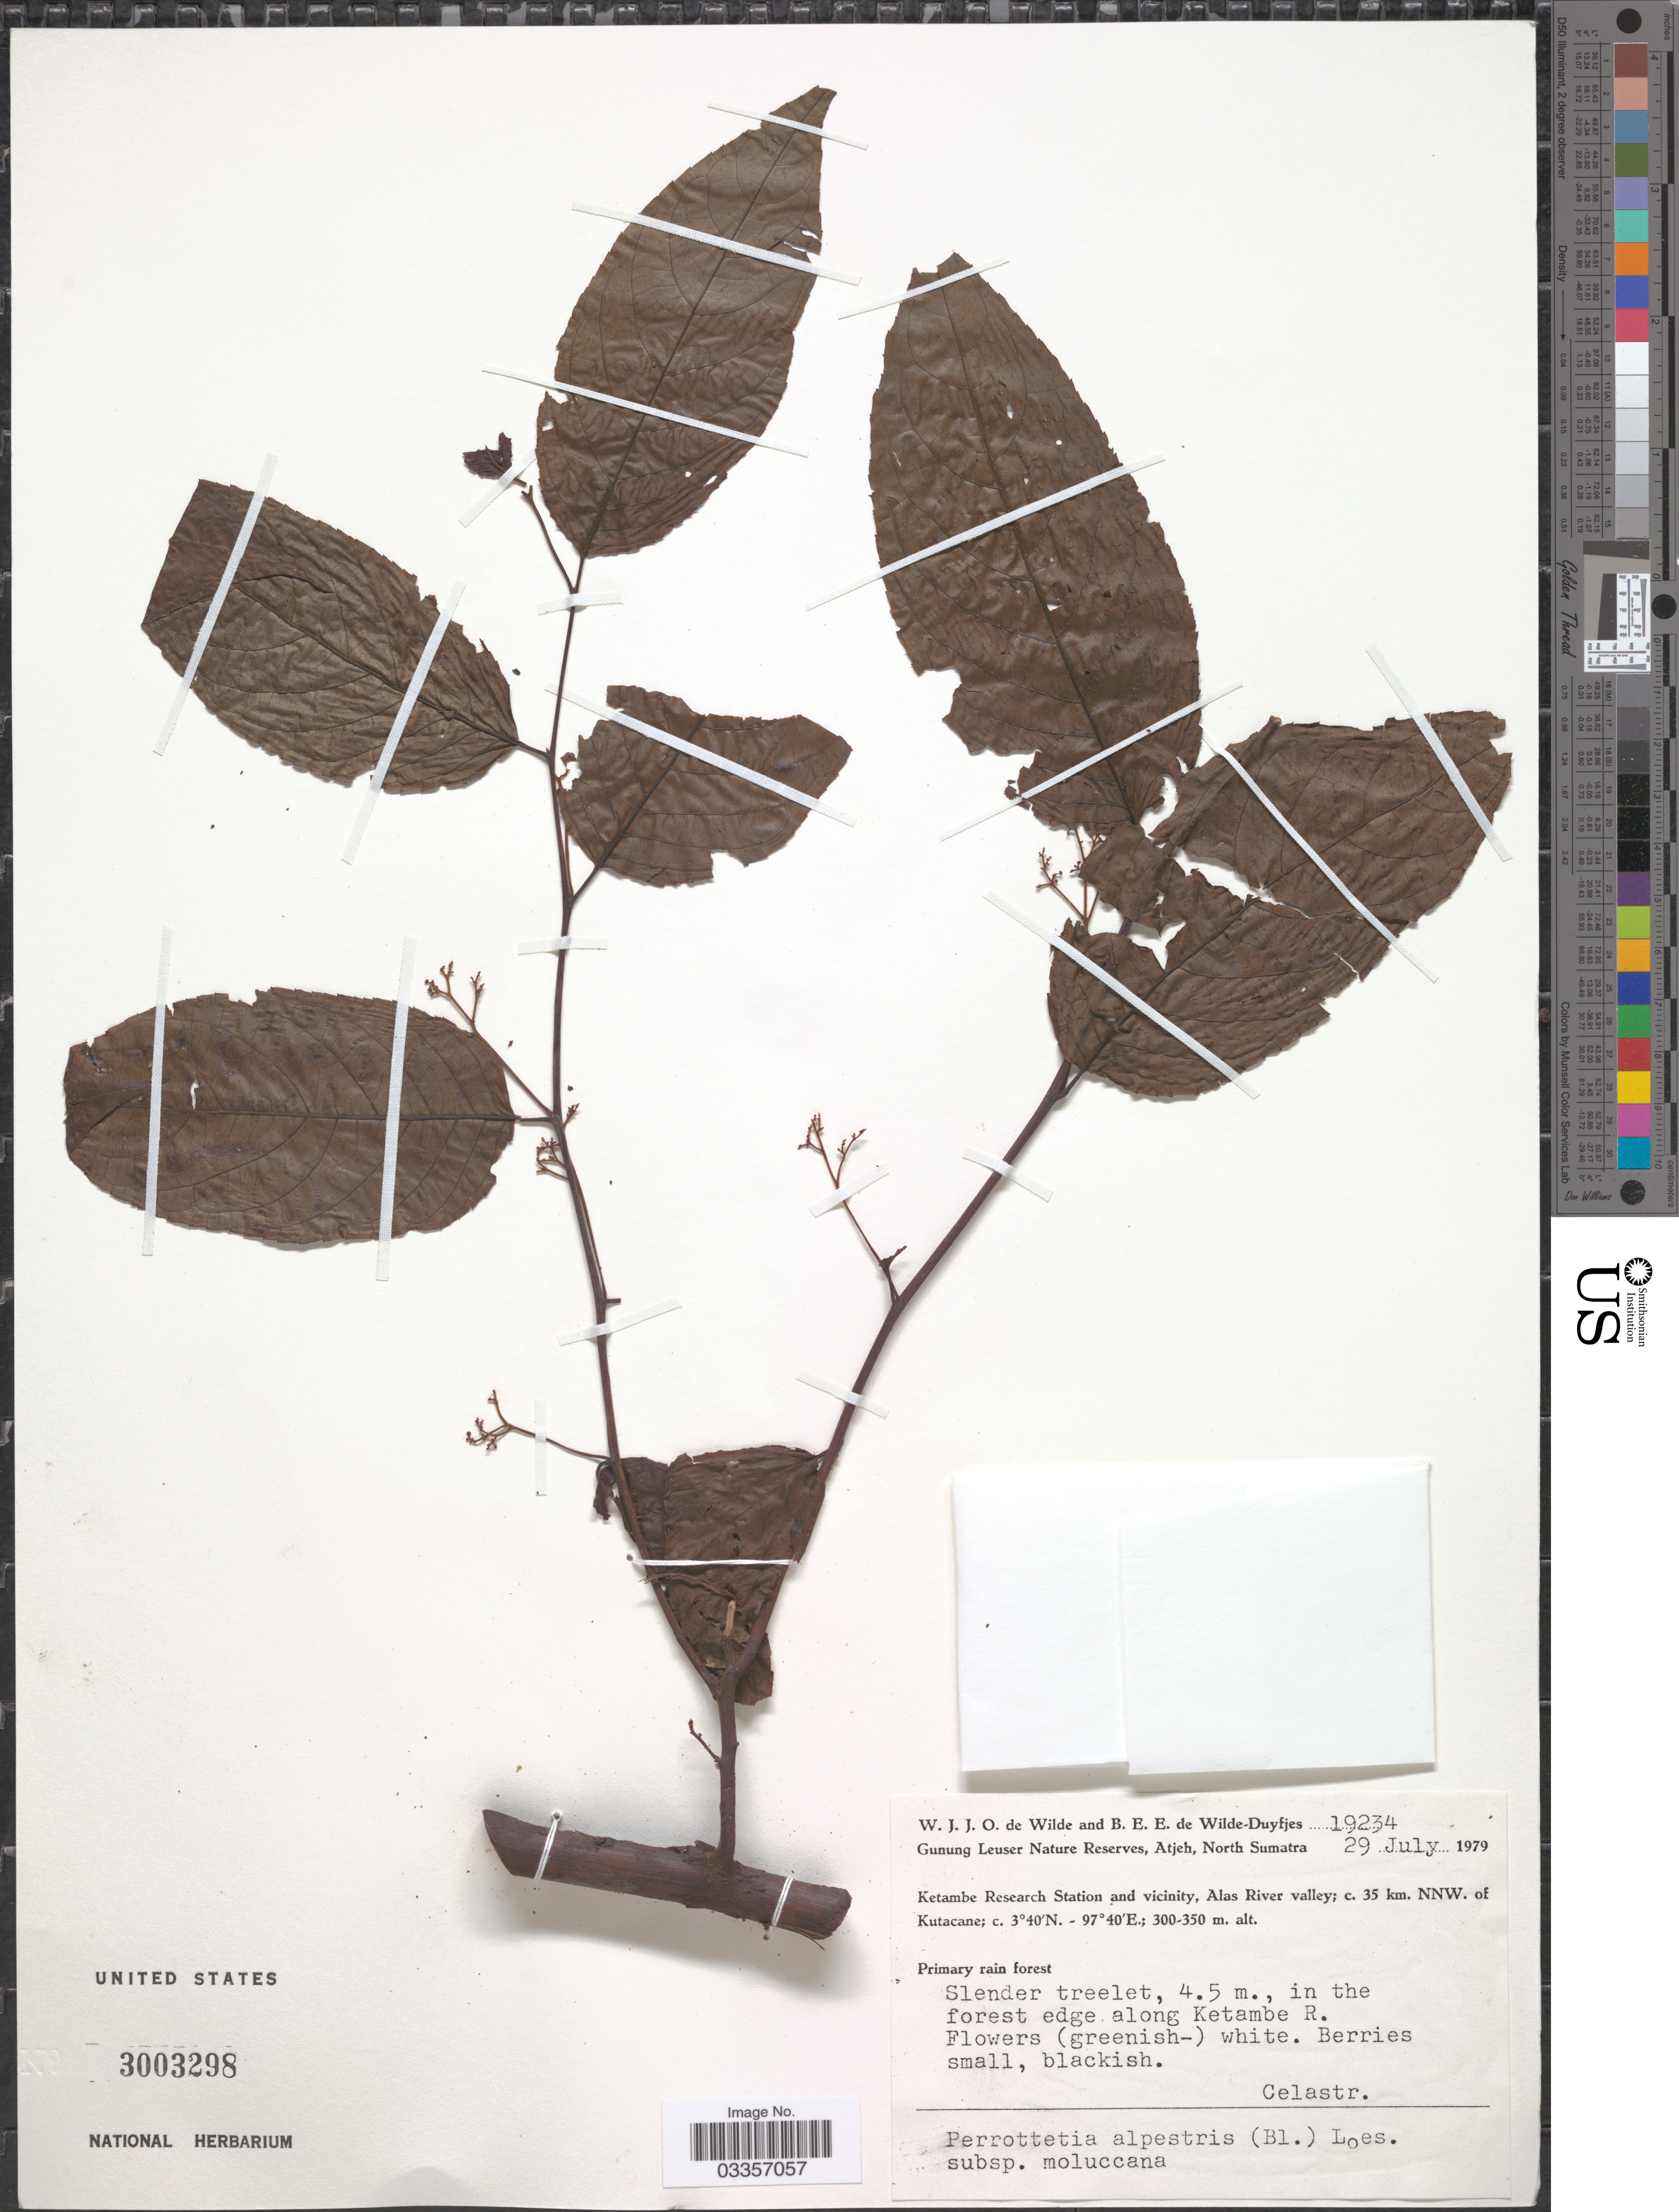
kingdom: Plantae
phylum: Tracheophyta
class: Magnoliopsida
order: Huerteales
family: Dipentodontaceae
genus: Perrottetia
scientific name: Perrottetia alpestris subsp. moluccana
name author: (Blume) Ding Hou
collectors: W. J. de Wilde & B. E. de Wilde-Duyfjes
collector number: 19234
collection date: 1979-07-29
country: Indonesia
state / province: Sumatra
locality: Gunung Leuser Nature Reserve, Atjeh, North Sumatra, Ketambe Research Station and vicinity, Alas River valley; c. 35 km. NNW. of Kutacane.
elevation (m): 300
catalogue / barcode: US 3003298